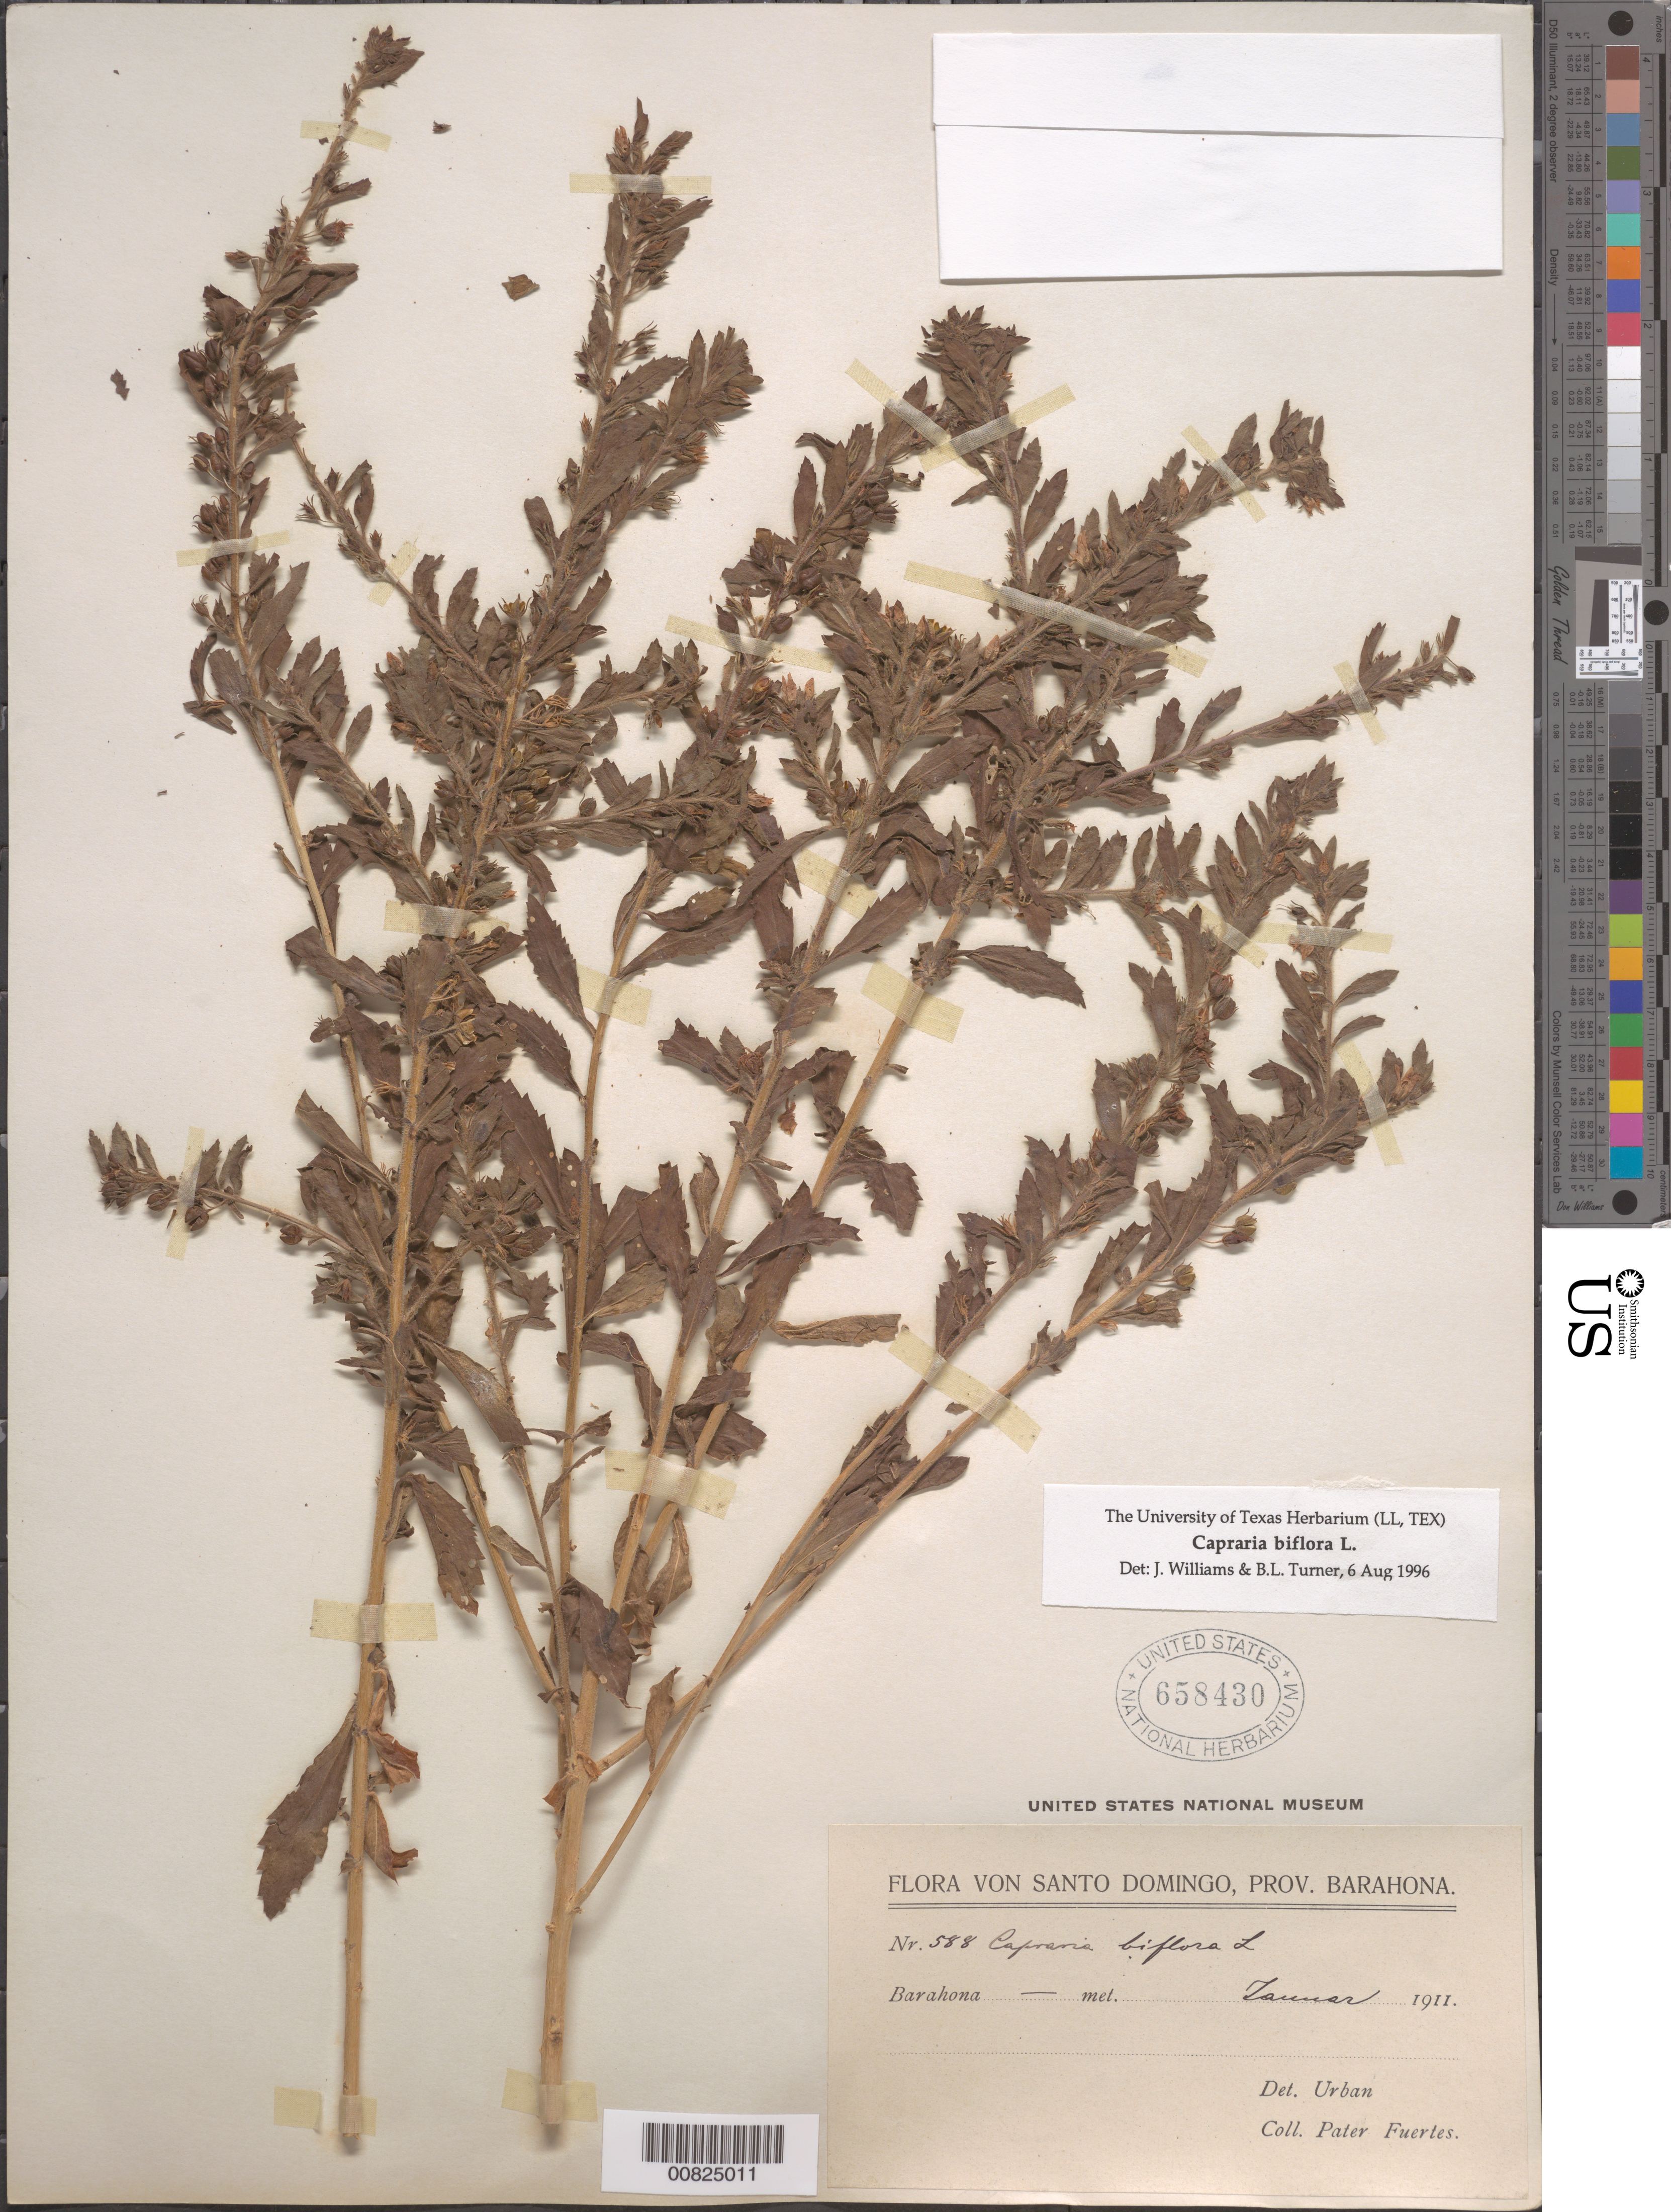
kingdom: Plantae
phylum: Tracheophyta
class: Magnoliopsida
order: Lamiales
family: Scrophulariaceae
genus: Capraria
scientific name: Capraria biflora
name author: L.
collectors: M. D. Fuertes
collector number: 588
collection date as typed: Jan 1911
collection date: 1911-01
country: Dominican Republic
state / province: Barahona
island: Hispaniola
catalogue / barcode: US 658430